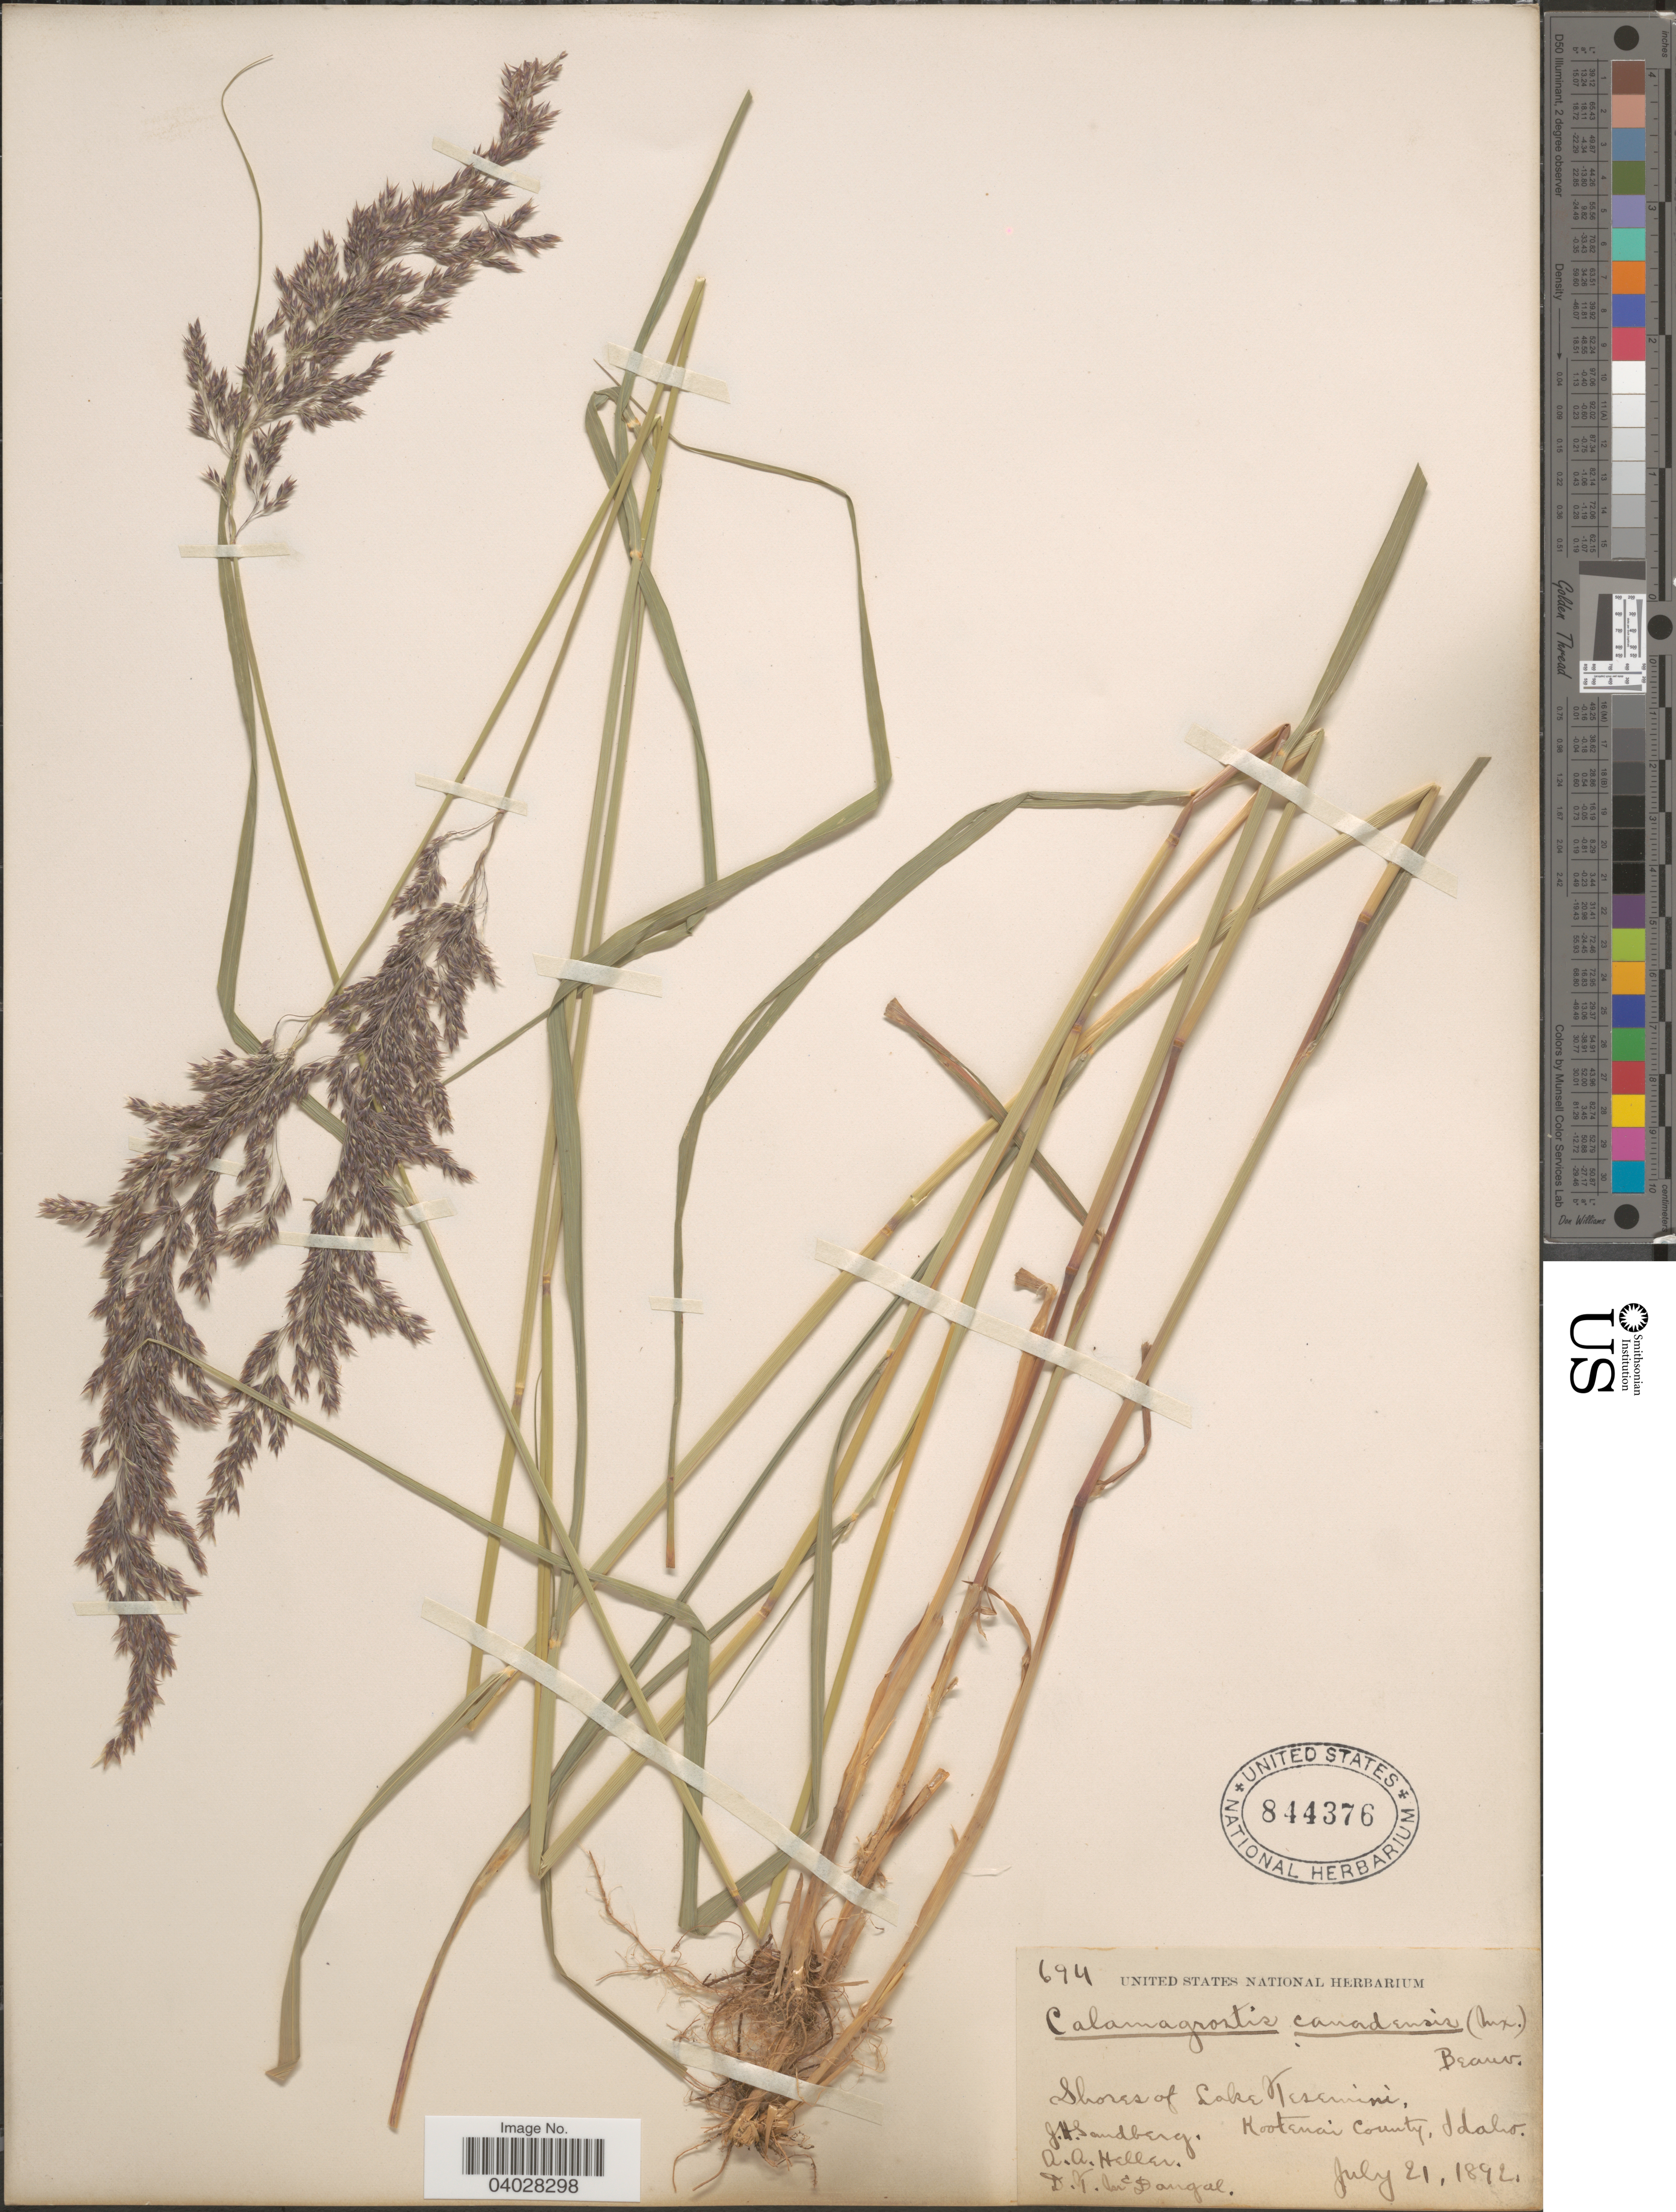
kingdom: Plantae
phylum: Tracheophyta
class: Liliopsida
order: Poales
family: Poaceae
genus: Calamagrostis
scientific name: Calamagrostis canadensis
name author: (Michx.) P. Beauv.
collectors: J. H. Sandberg, A. A. Heller & D. McDougal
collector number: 694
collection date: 1892-07-21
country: United States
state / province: Idaho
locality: Shores of Lake Tesemini, Kootenai County.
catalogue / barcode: US 844376